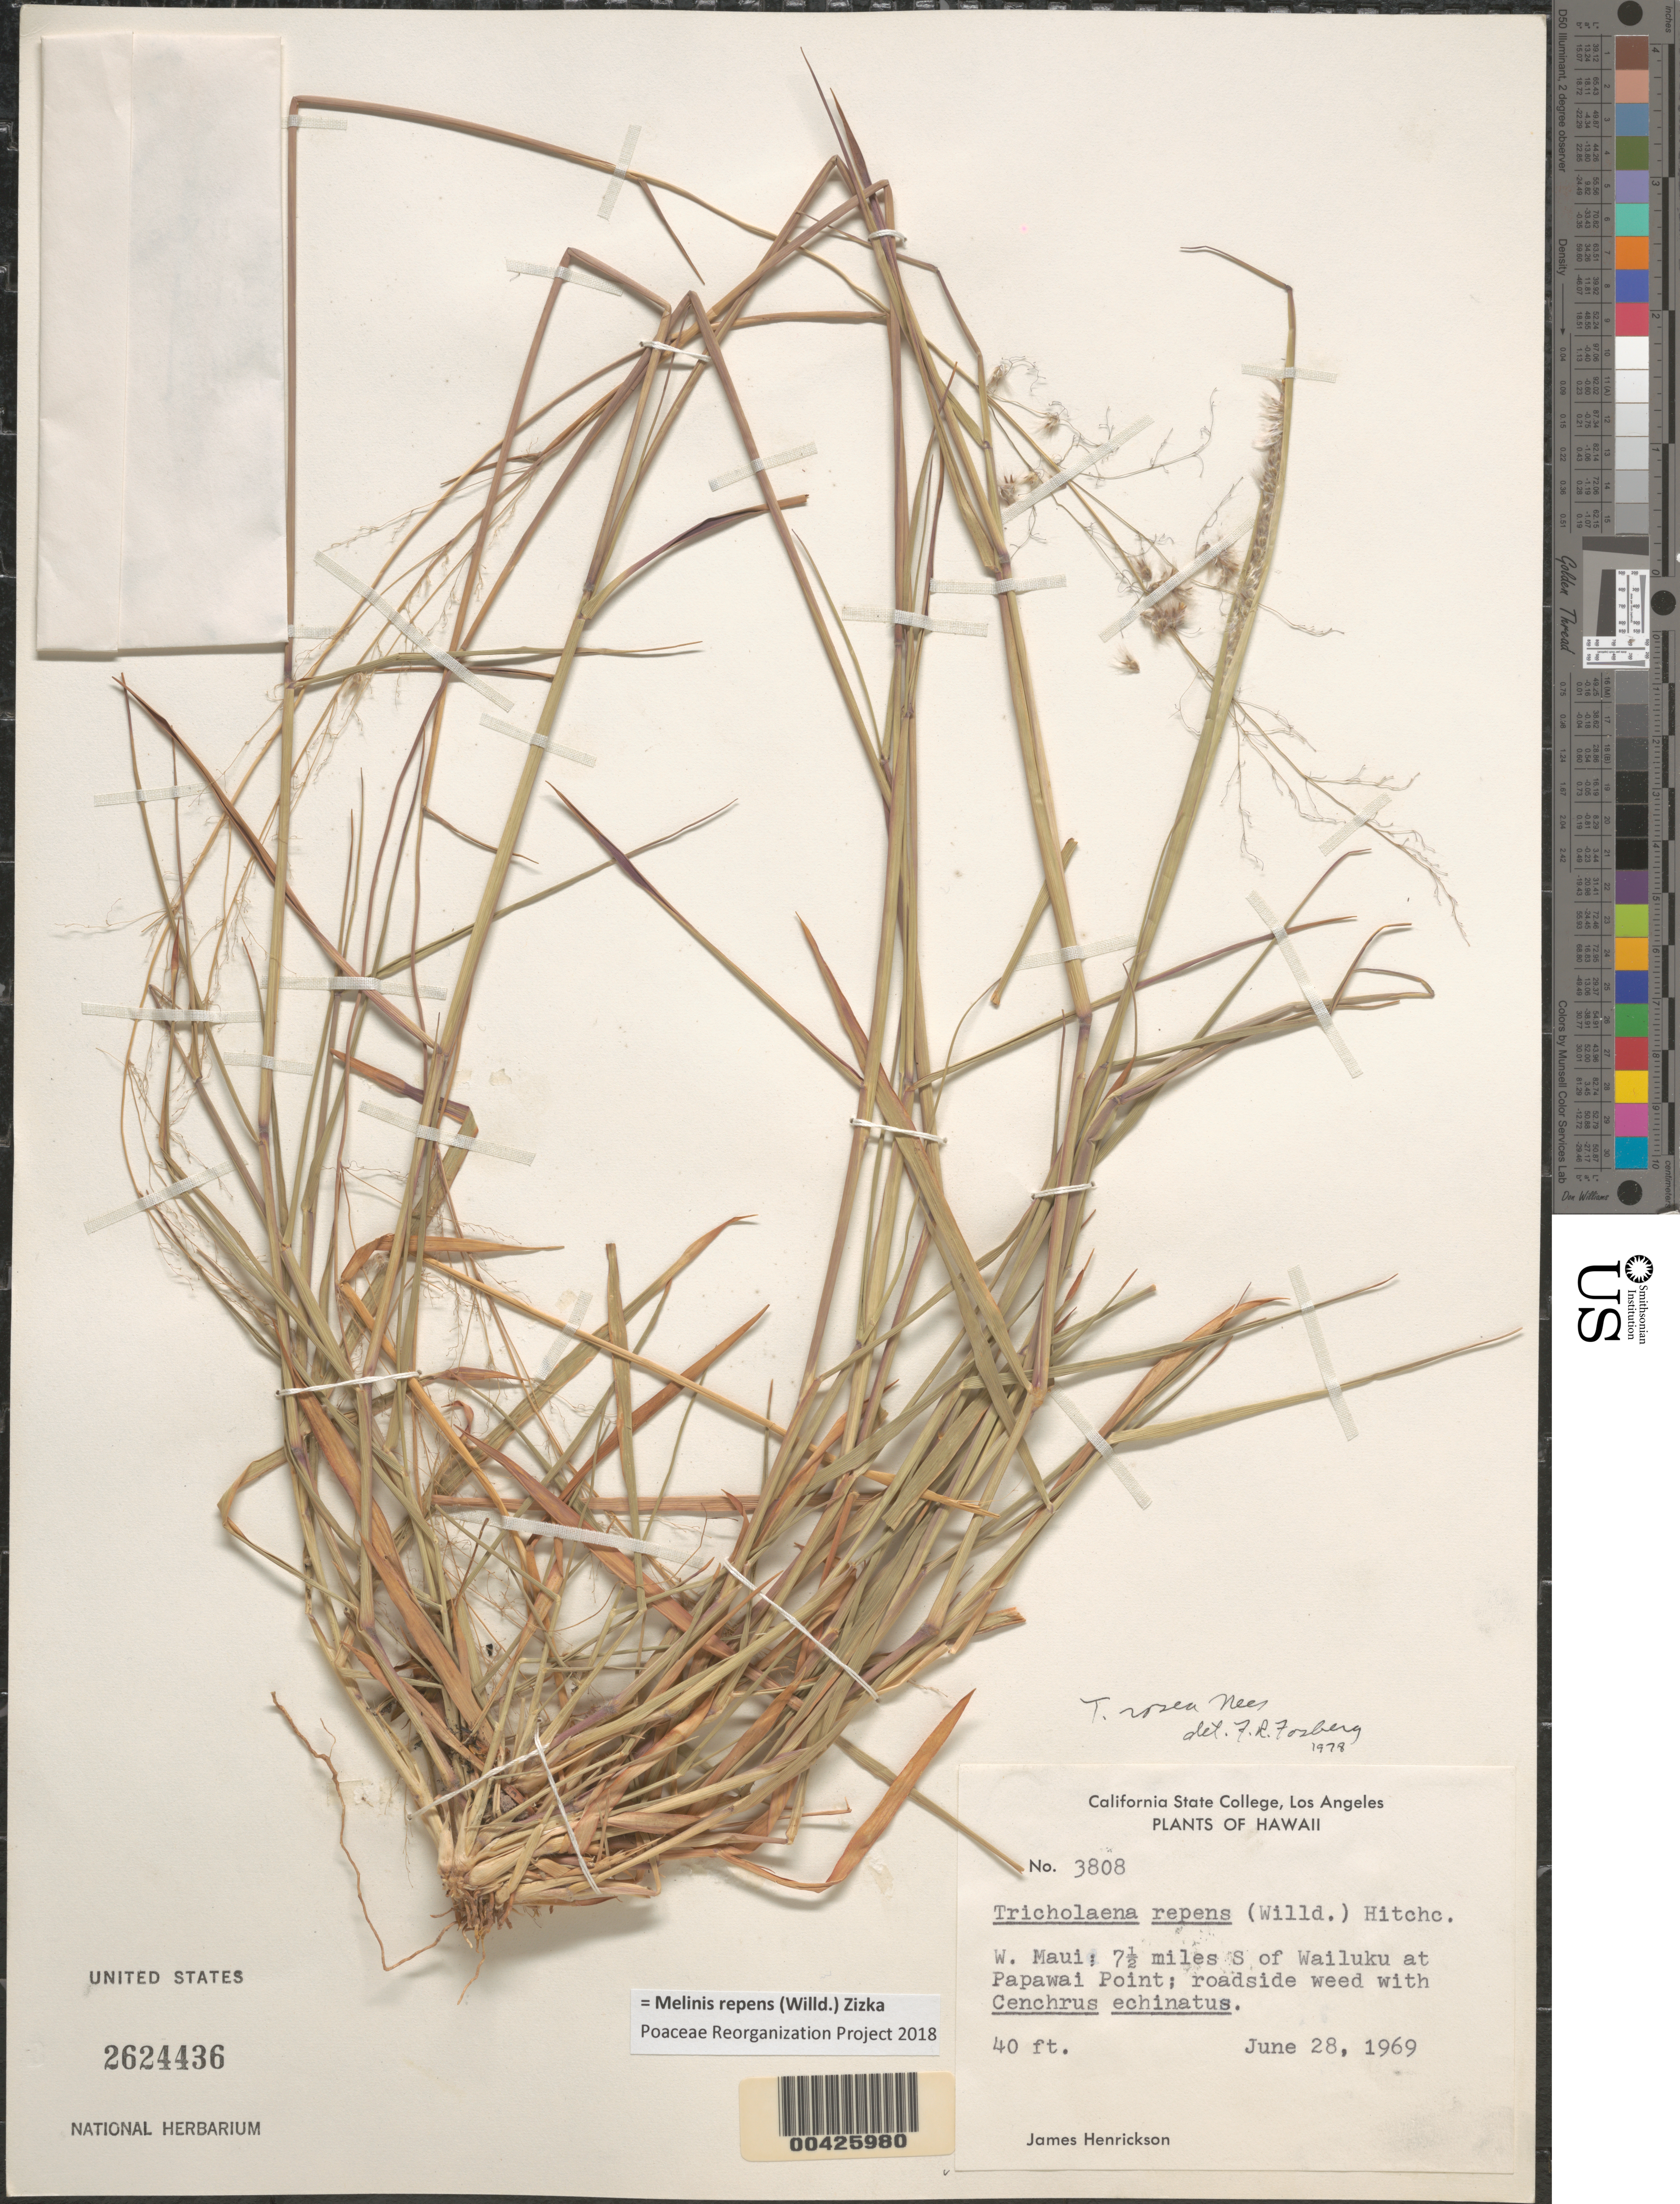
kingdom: Plantae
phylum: Tracheophyta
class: Liliopsida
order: Poales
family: Poaceae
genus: Melinis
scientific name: Melinis repens subsp. repens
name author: (Willd.) Zizka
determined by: Faccenda, K.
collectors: J. S. Henrickson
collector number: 3808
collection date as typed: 28 Jun 1969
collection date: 1969-06-28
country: United States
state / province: Hawaii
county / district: Maui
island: Maui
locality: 7 1/2 mi S of Wailuku at Papawai Point, W Maui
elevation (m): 12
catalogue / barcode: US 2624436